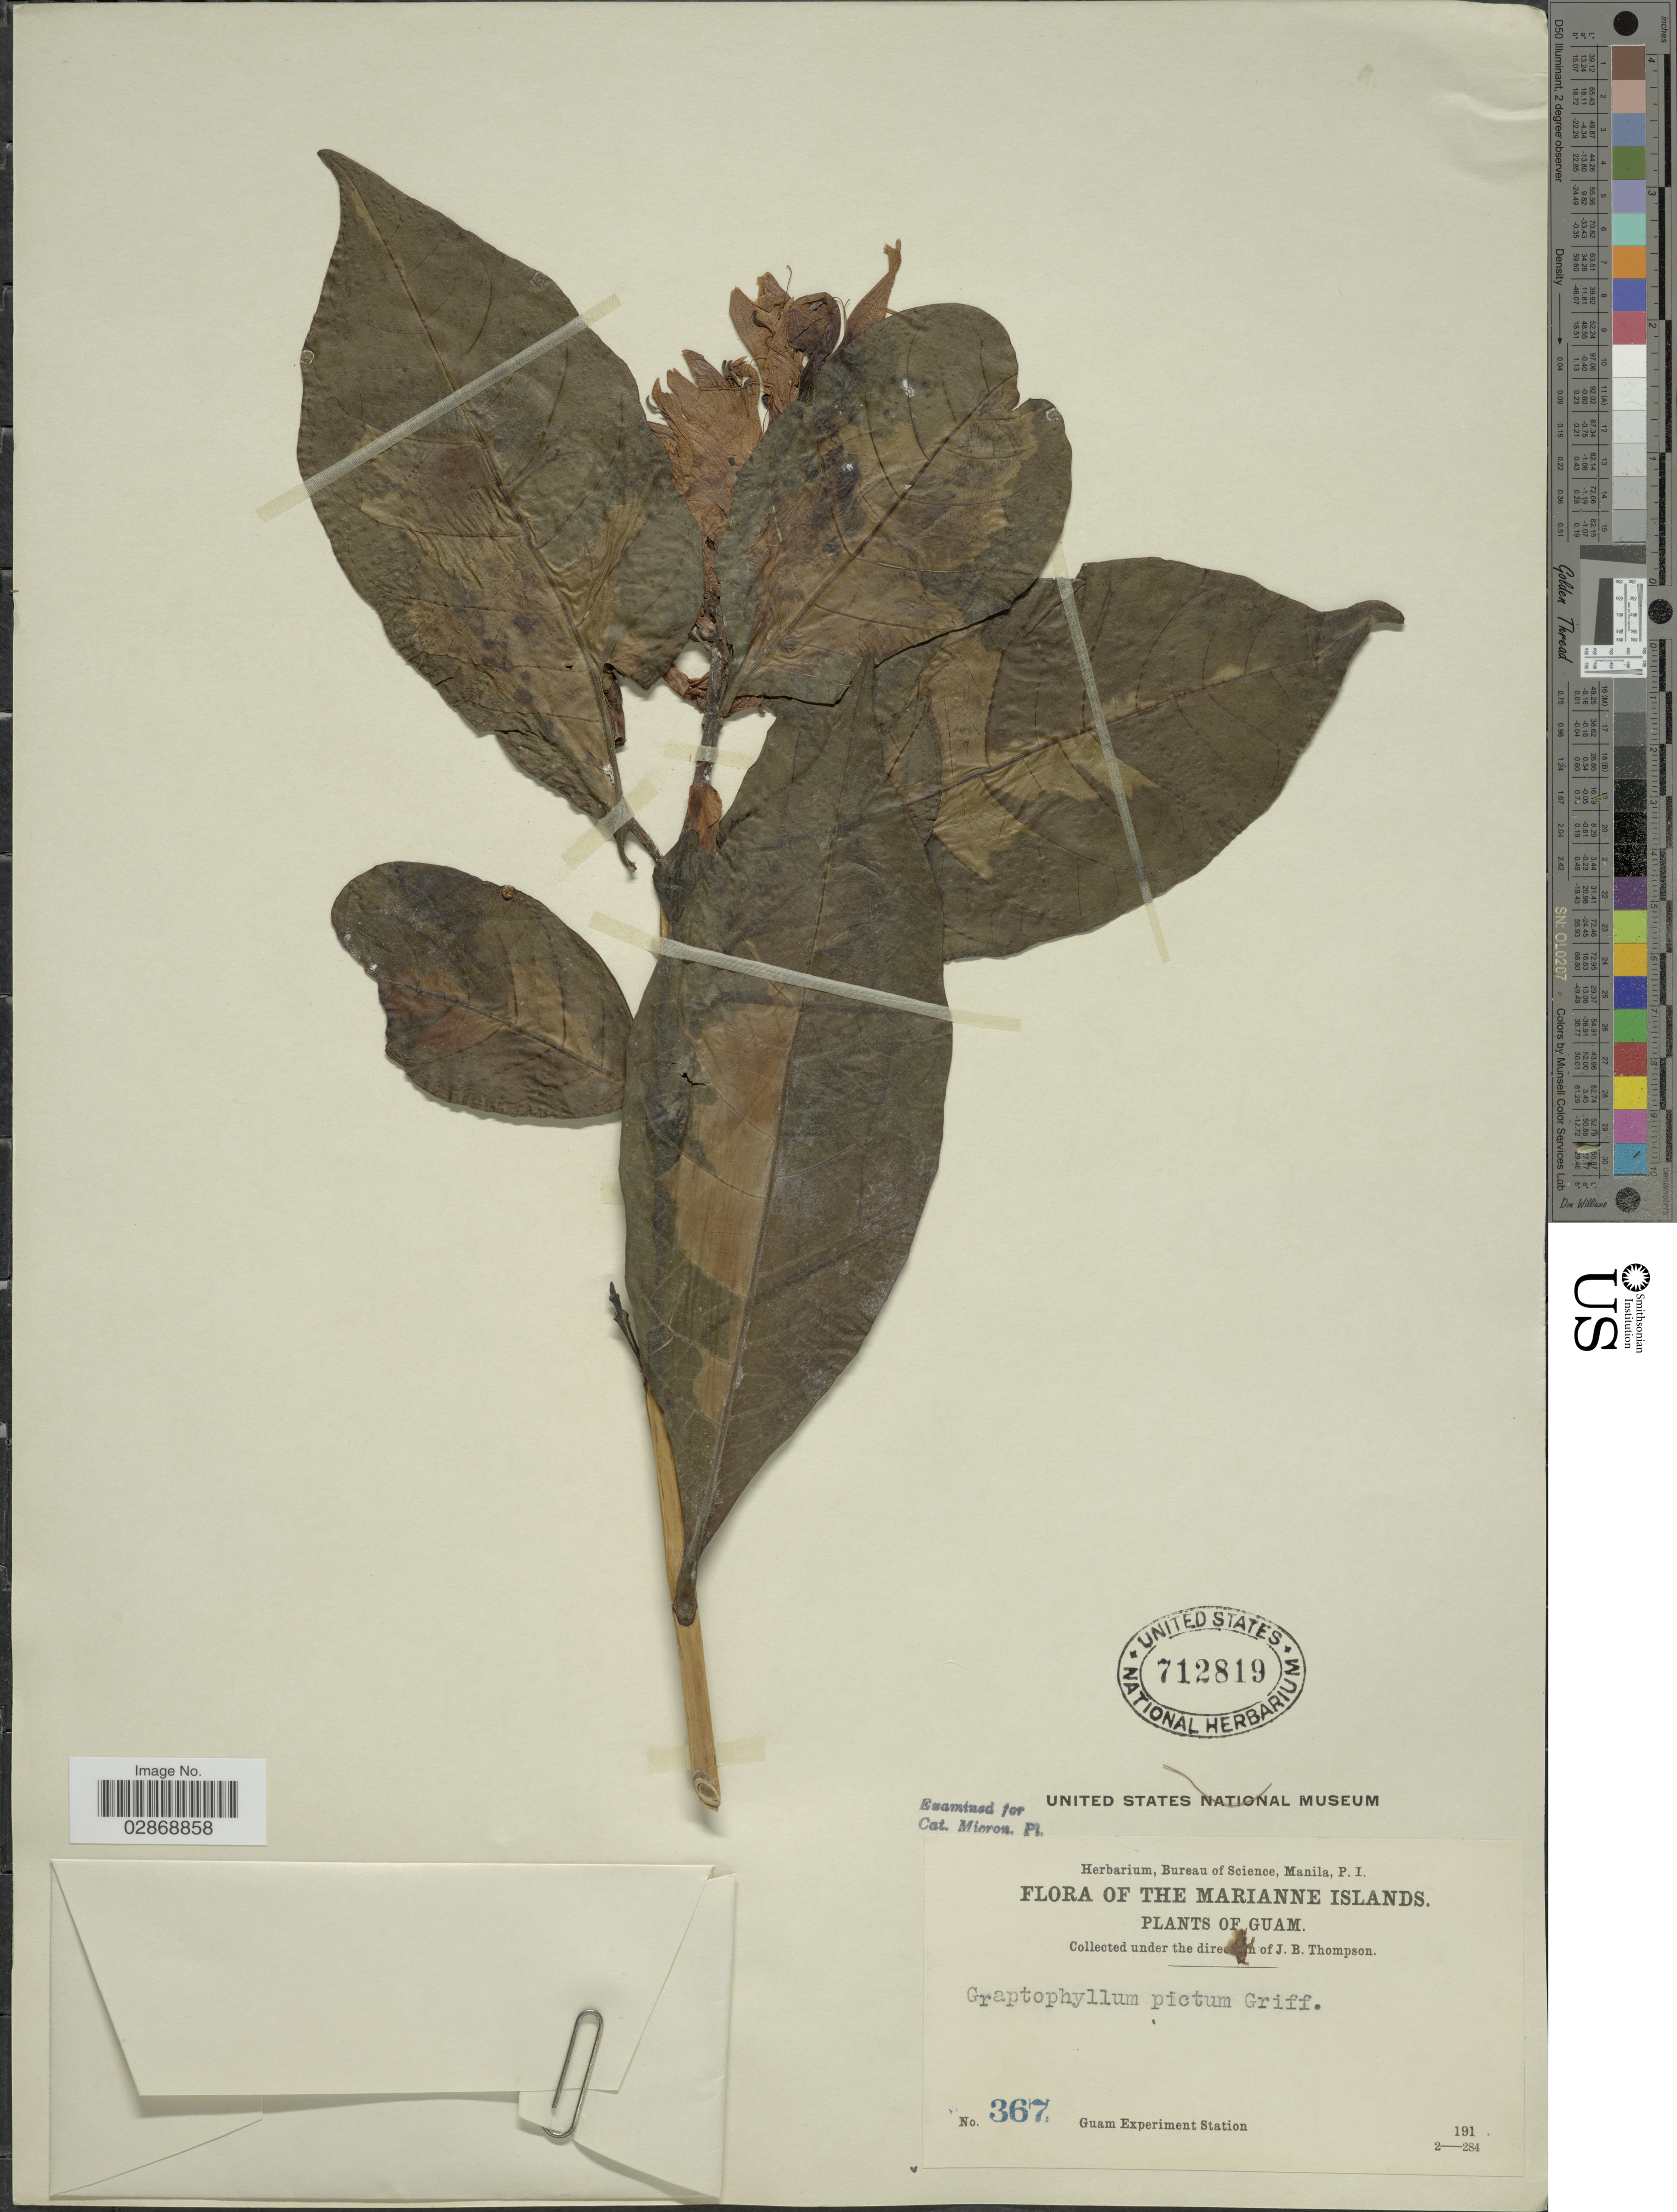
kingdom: Plantae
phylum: Tracheophyta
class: Magnoliopsida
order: Lamiales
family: Acanthaceae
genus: Graptophyllum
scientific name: Graptophyllum pictum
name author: (L.) Griff.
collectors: Guam Exp. Sta.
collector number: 367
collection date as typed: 191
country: Guam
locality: Marianne Islands.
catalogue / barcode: US 712819